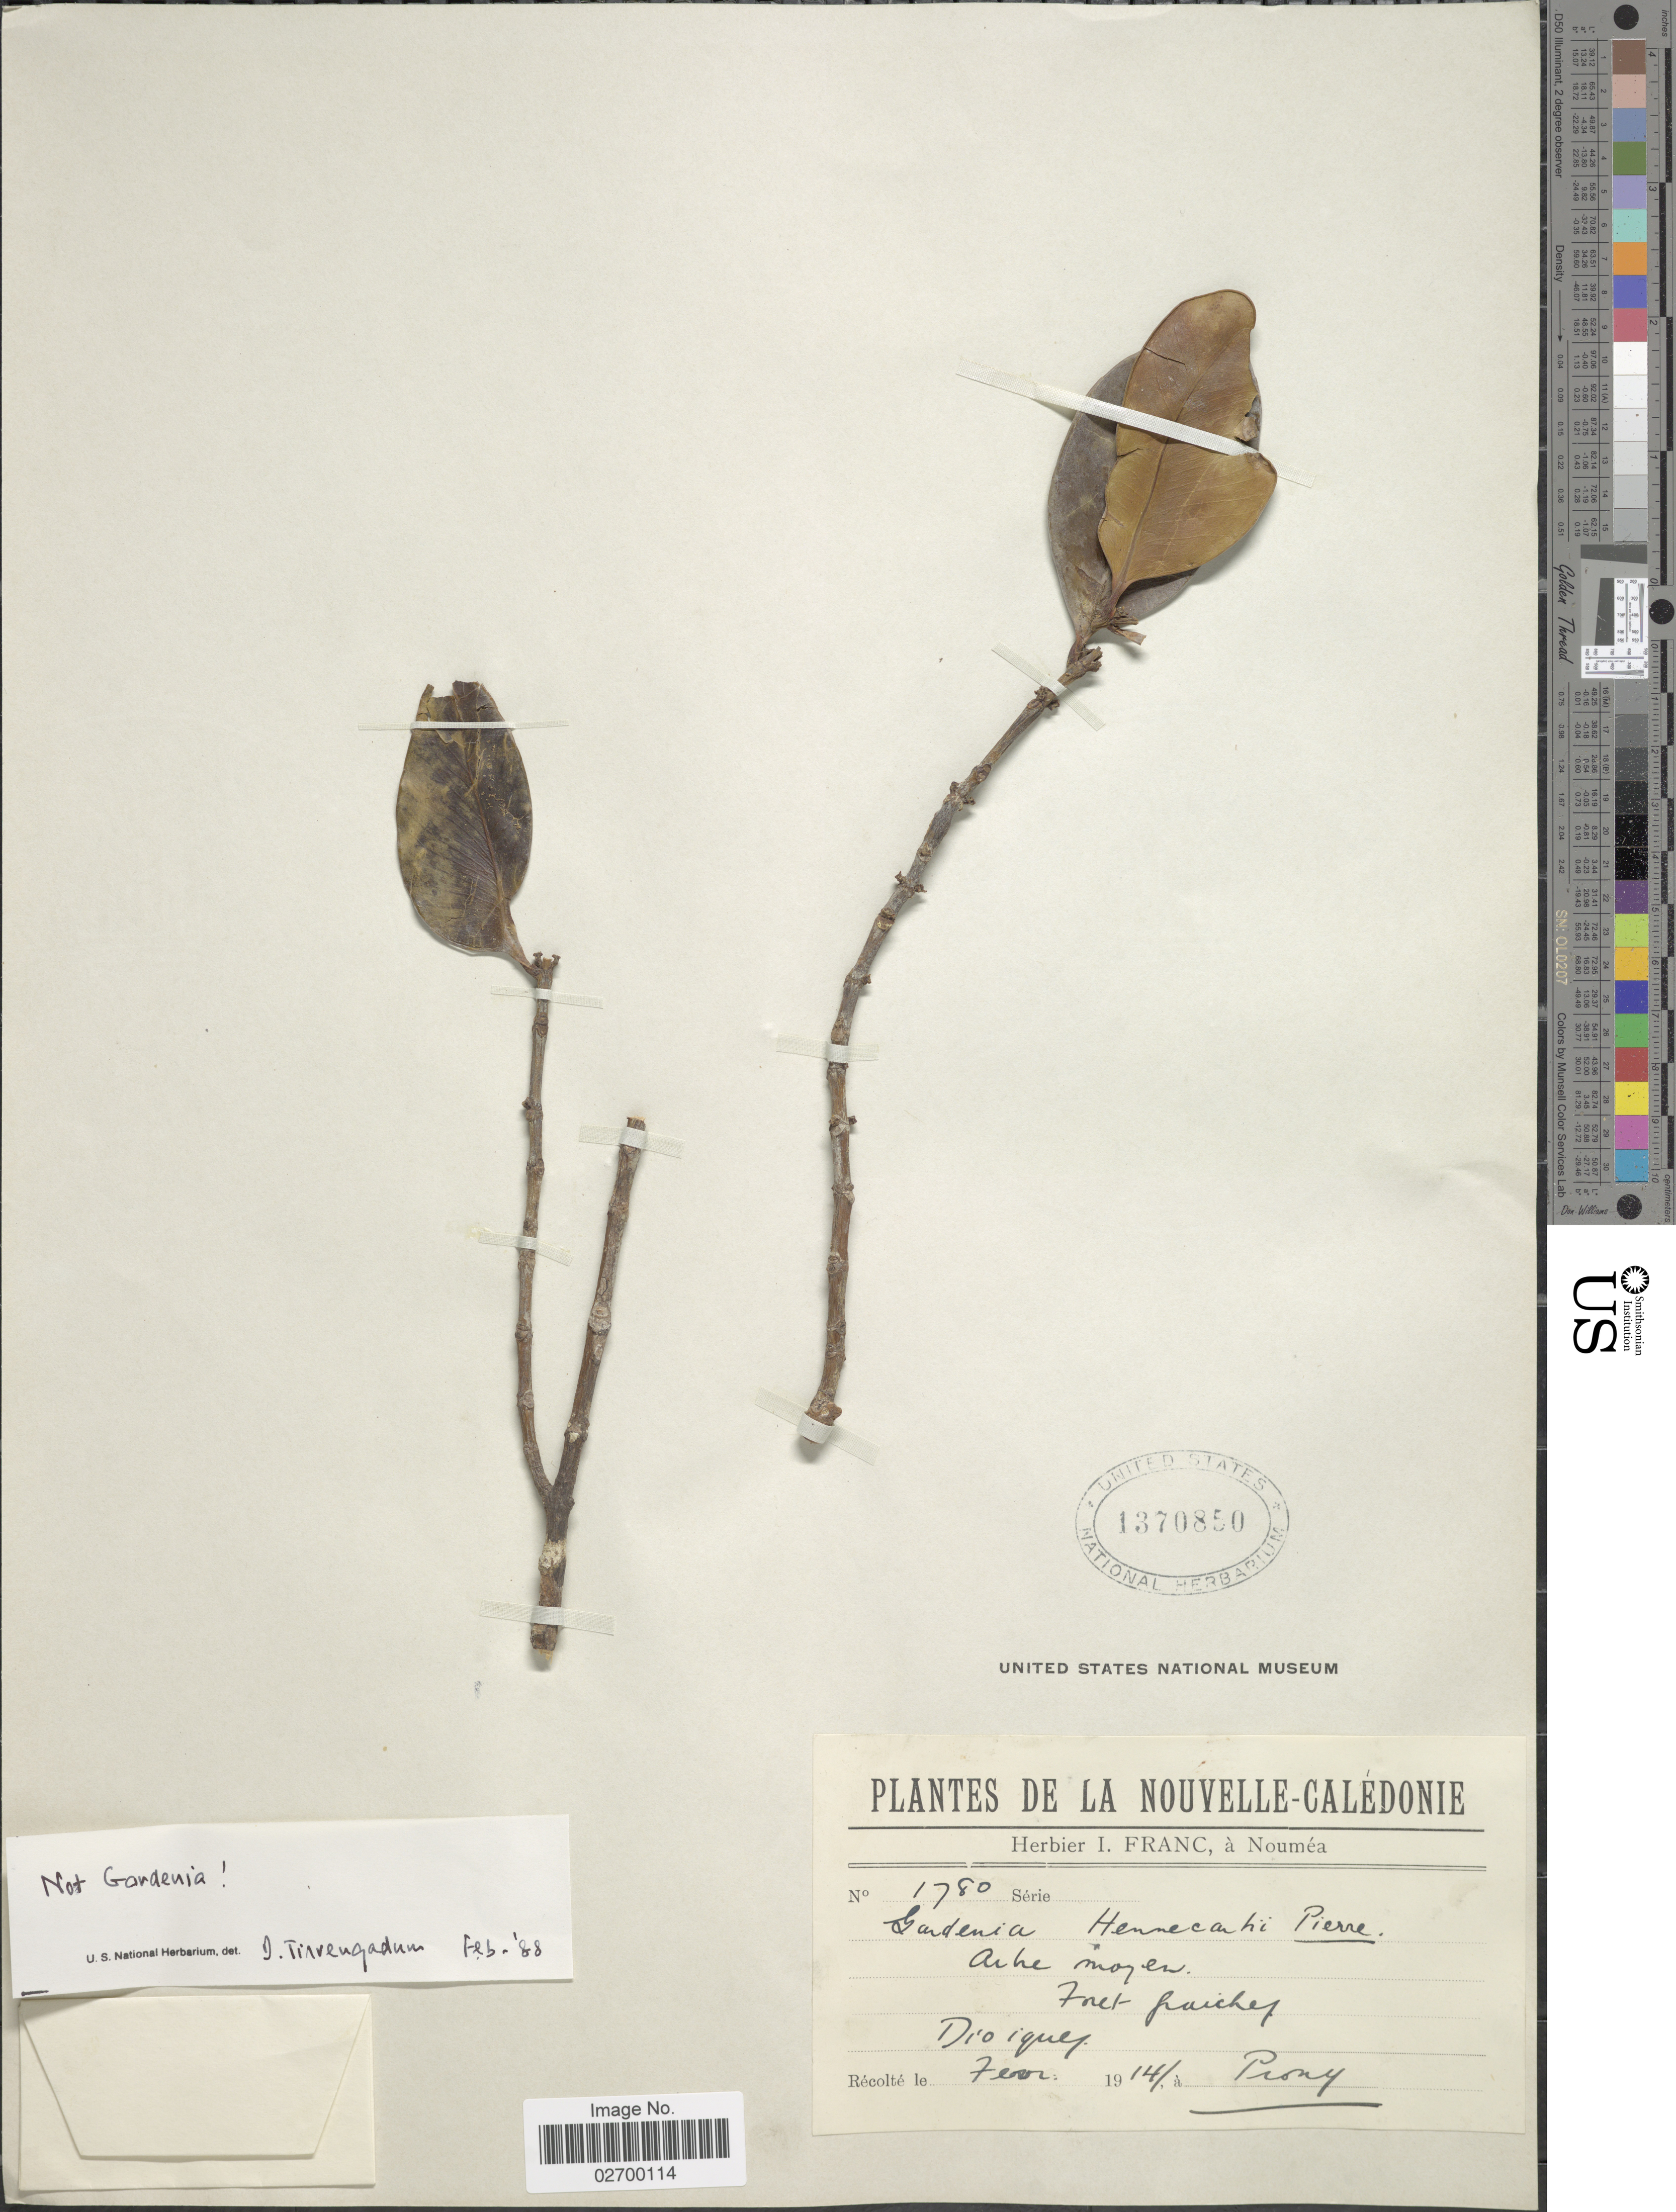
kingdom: Plantae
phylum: Tracheophyta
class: Magnoliopsida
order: Gentianales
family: Rubiaceae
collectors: -. Prony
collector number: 1780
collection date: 1914-02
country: New Caledonia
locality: Dioiquey [interpreted]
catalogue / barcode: US 1370850